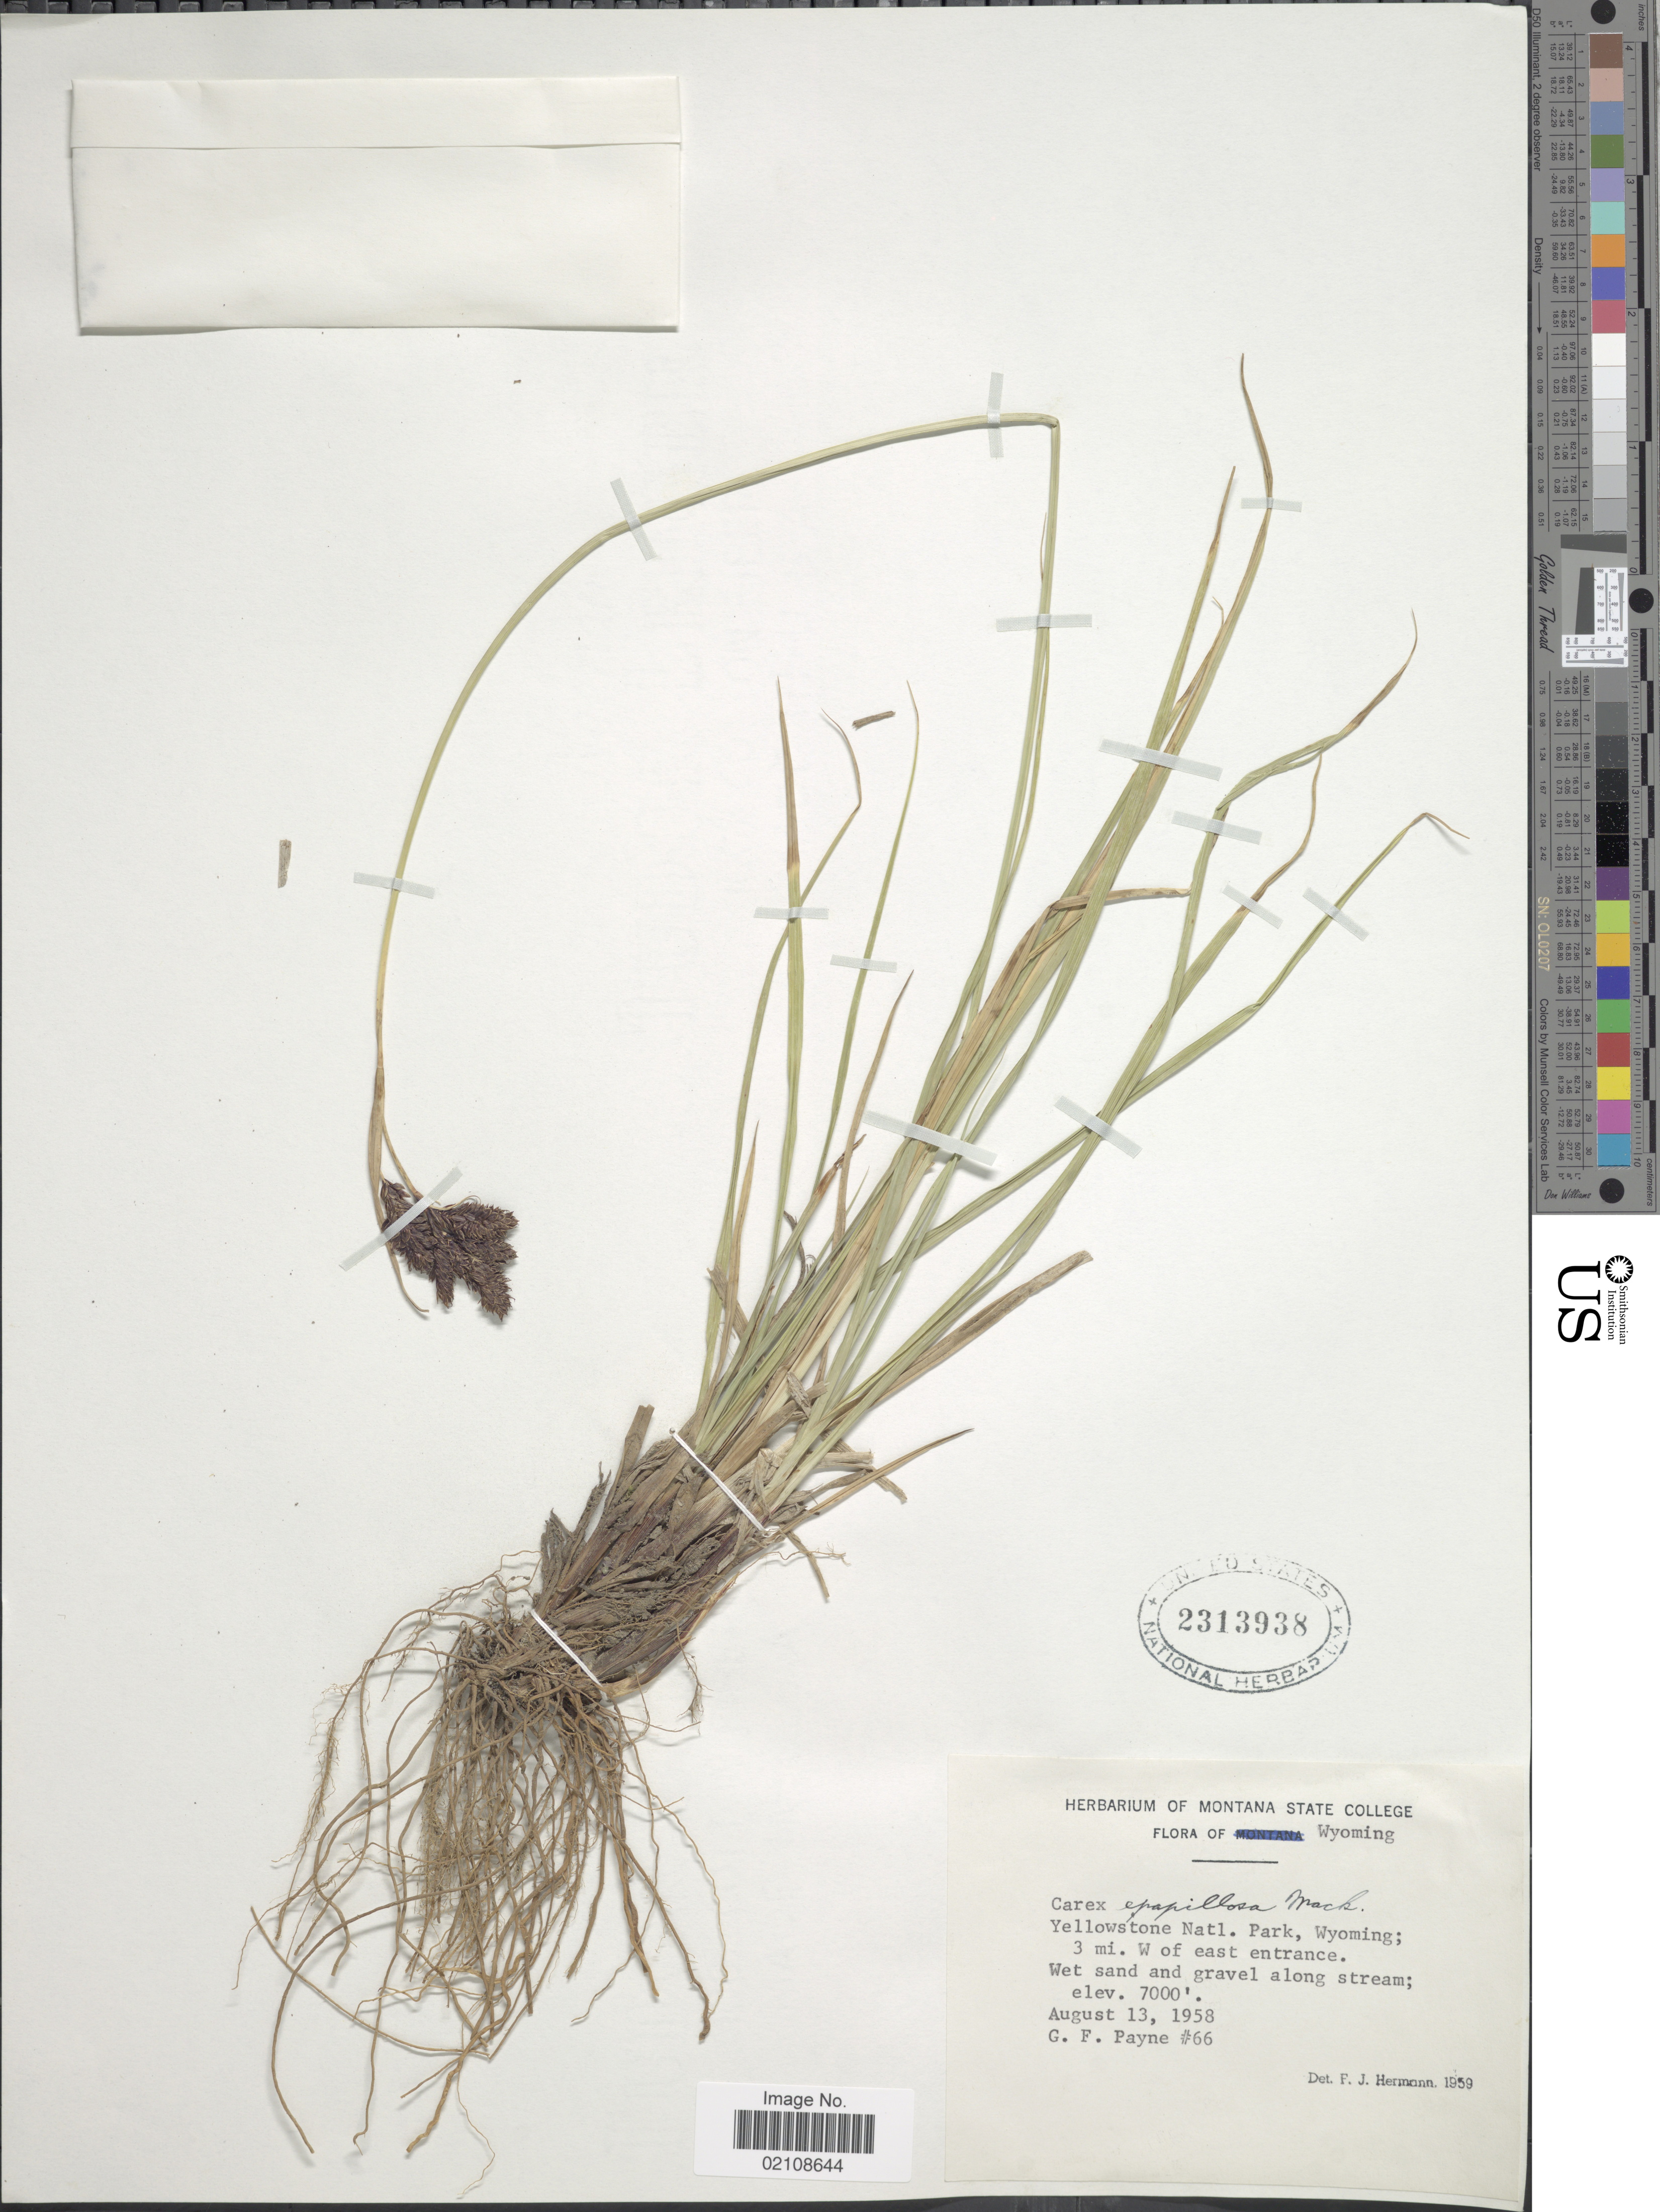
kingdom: Plantae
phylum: Tracheophyta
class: Liliopsida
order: Poales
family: Cyperaceae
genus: Carex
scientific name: Carex epapillosa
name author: Mack.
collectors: G. Payne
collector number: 66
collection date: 1958-08-13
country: United States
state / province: Wyoming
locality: Yellowstone Natl. Park, 3 mi. W of east entrance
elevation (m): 2134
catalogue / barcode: US 2313938